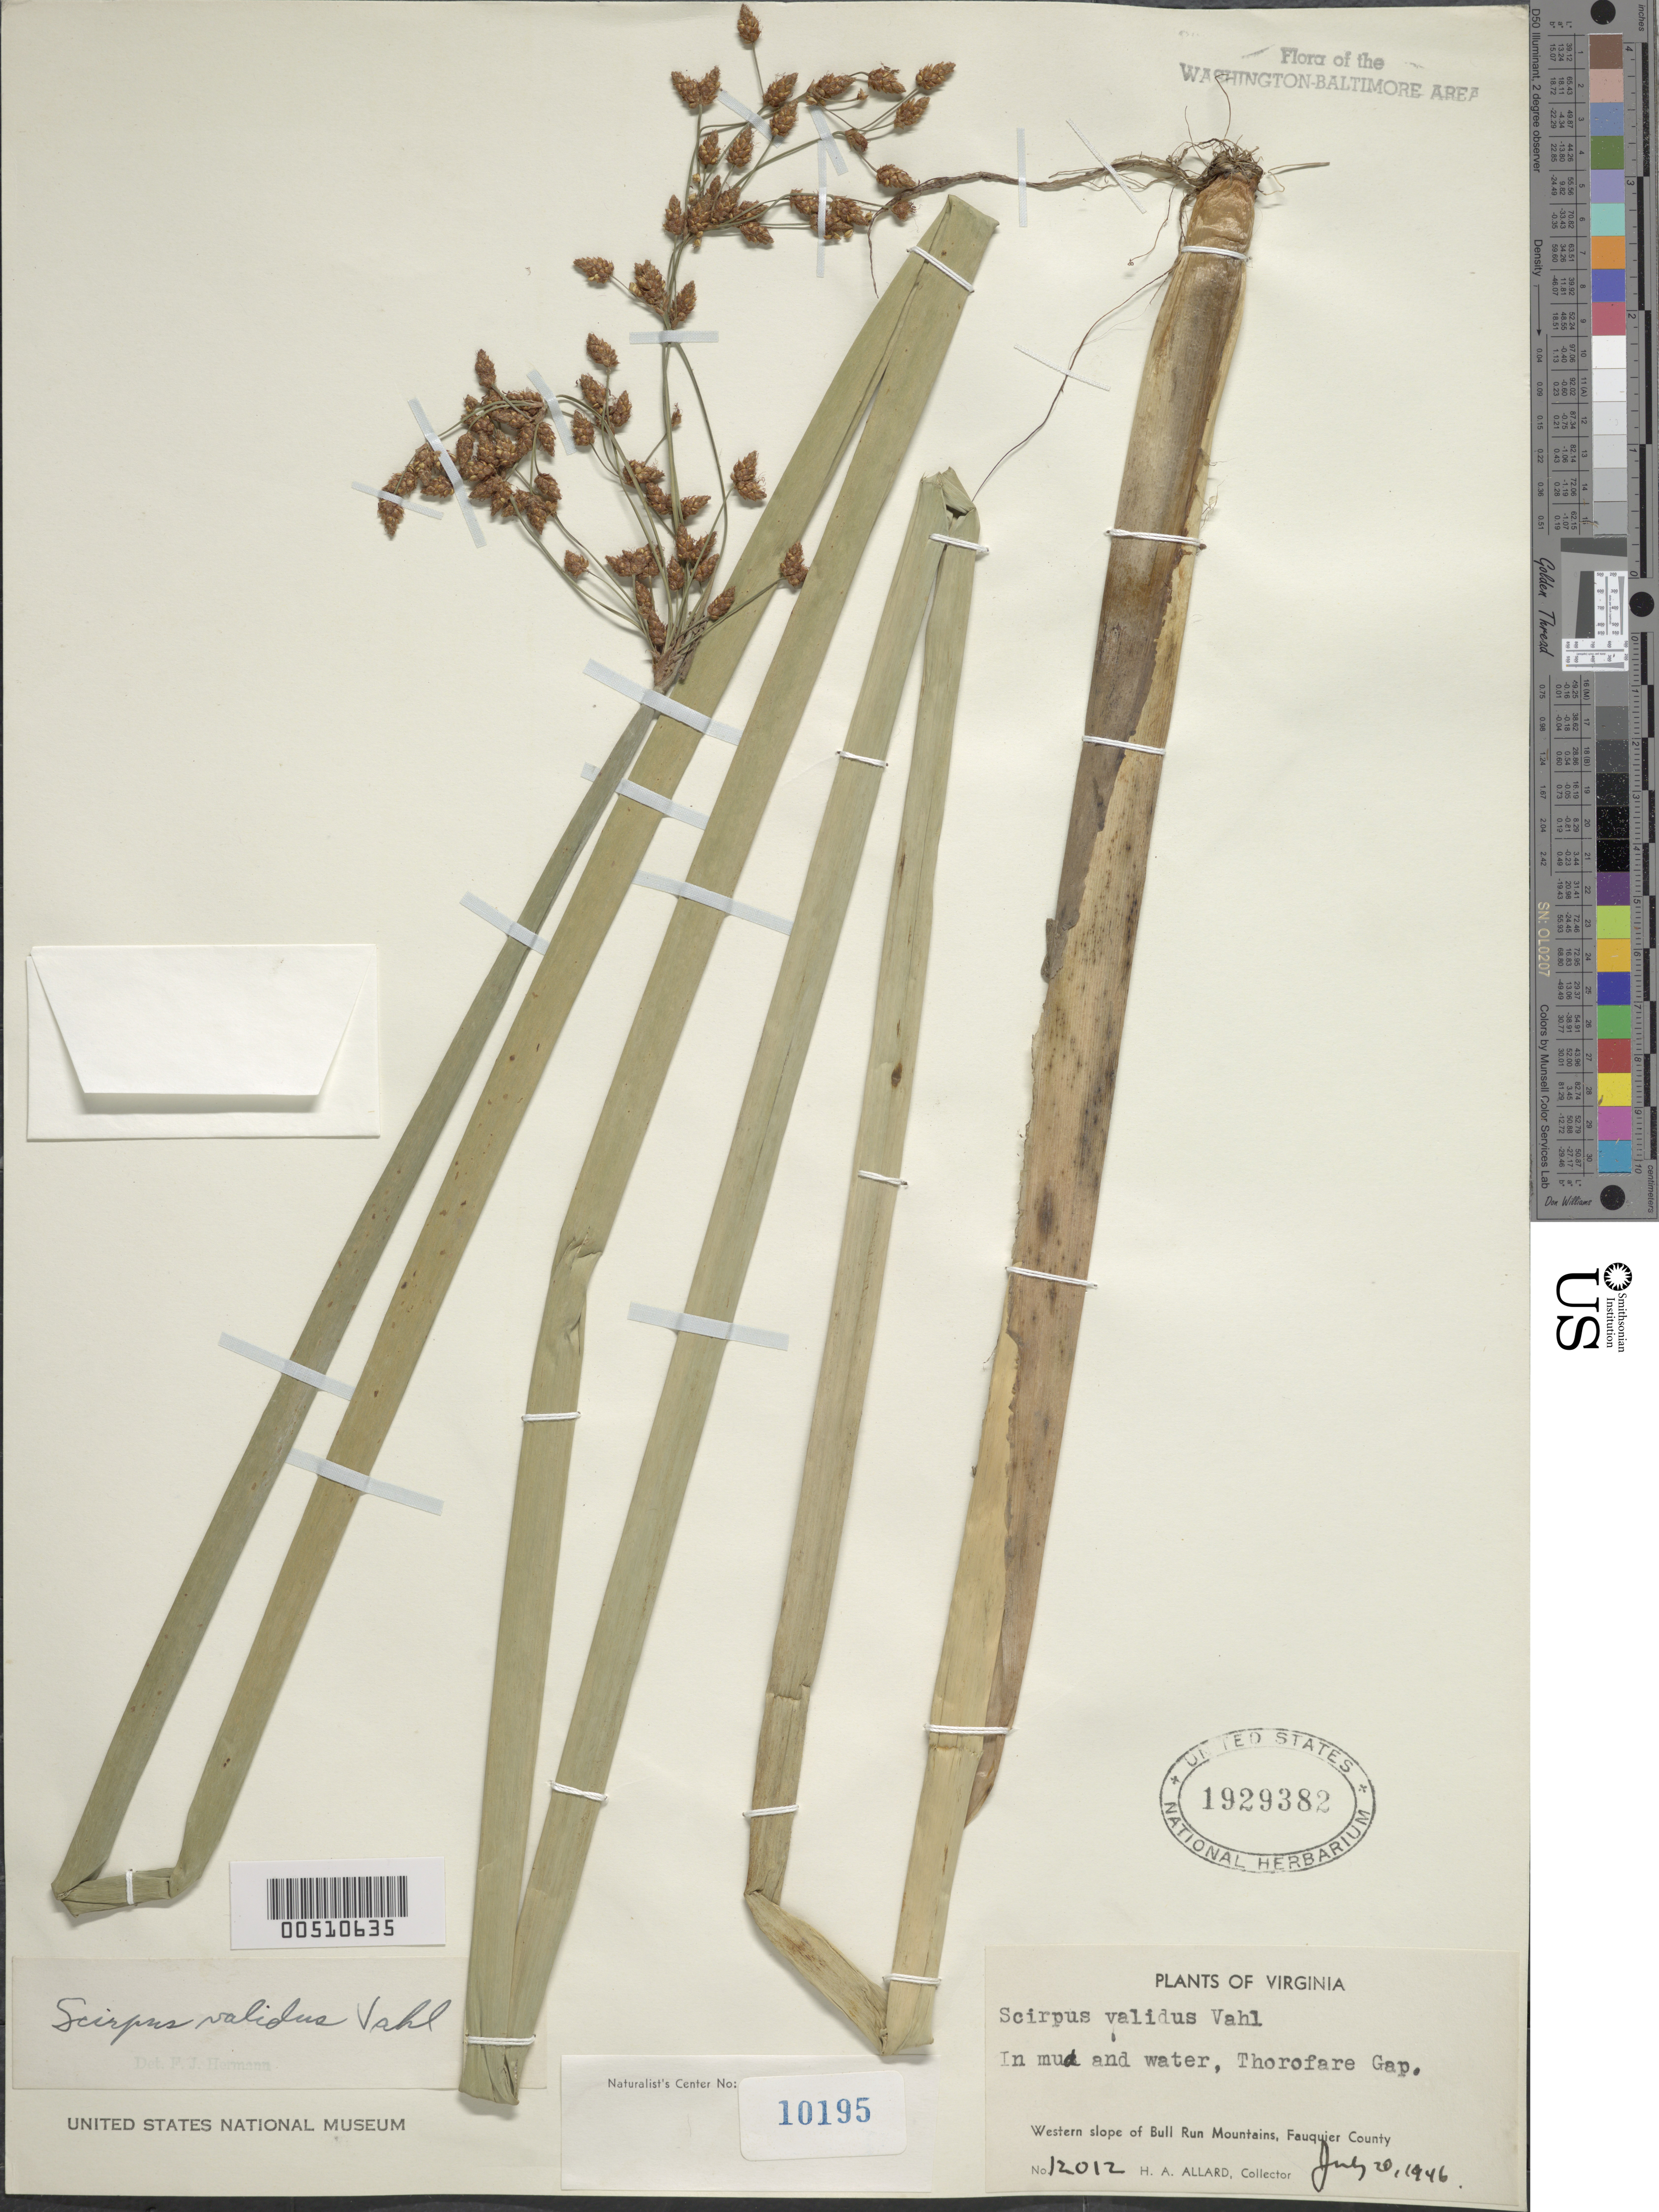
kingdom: Plantae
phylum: Tracheophyta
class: Liliopsida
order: Poales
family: Cyperaceae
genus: Schoenoplectus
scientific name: Schoenoplectus validus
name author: (Vahl) Á. Löve & D. Löve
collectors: H. A. Allard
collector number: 12012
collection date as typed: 20 Jul 1946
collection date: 1946-07-20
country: United States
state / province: Virginia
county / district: Fauquier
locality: Thorofare Gap, W slope of Bull Run Mts.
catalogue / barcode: US 1929382